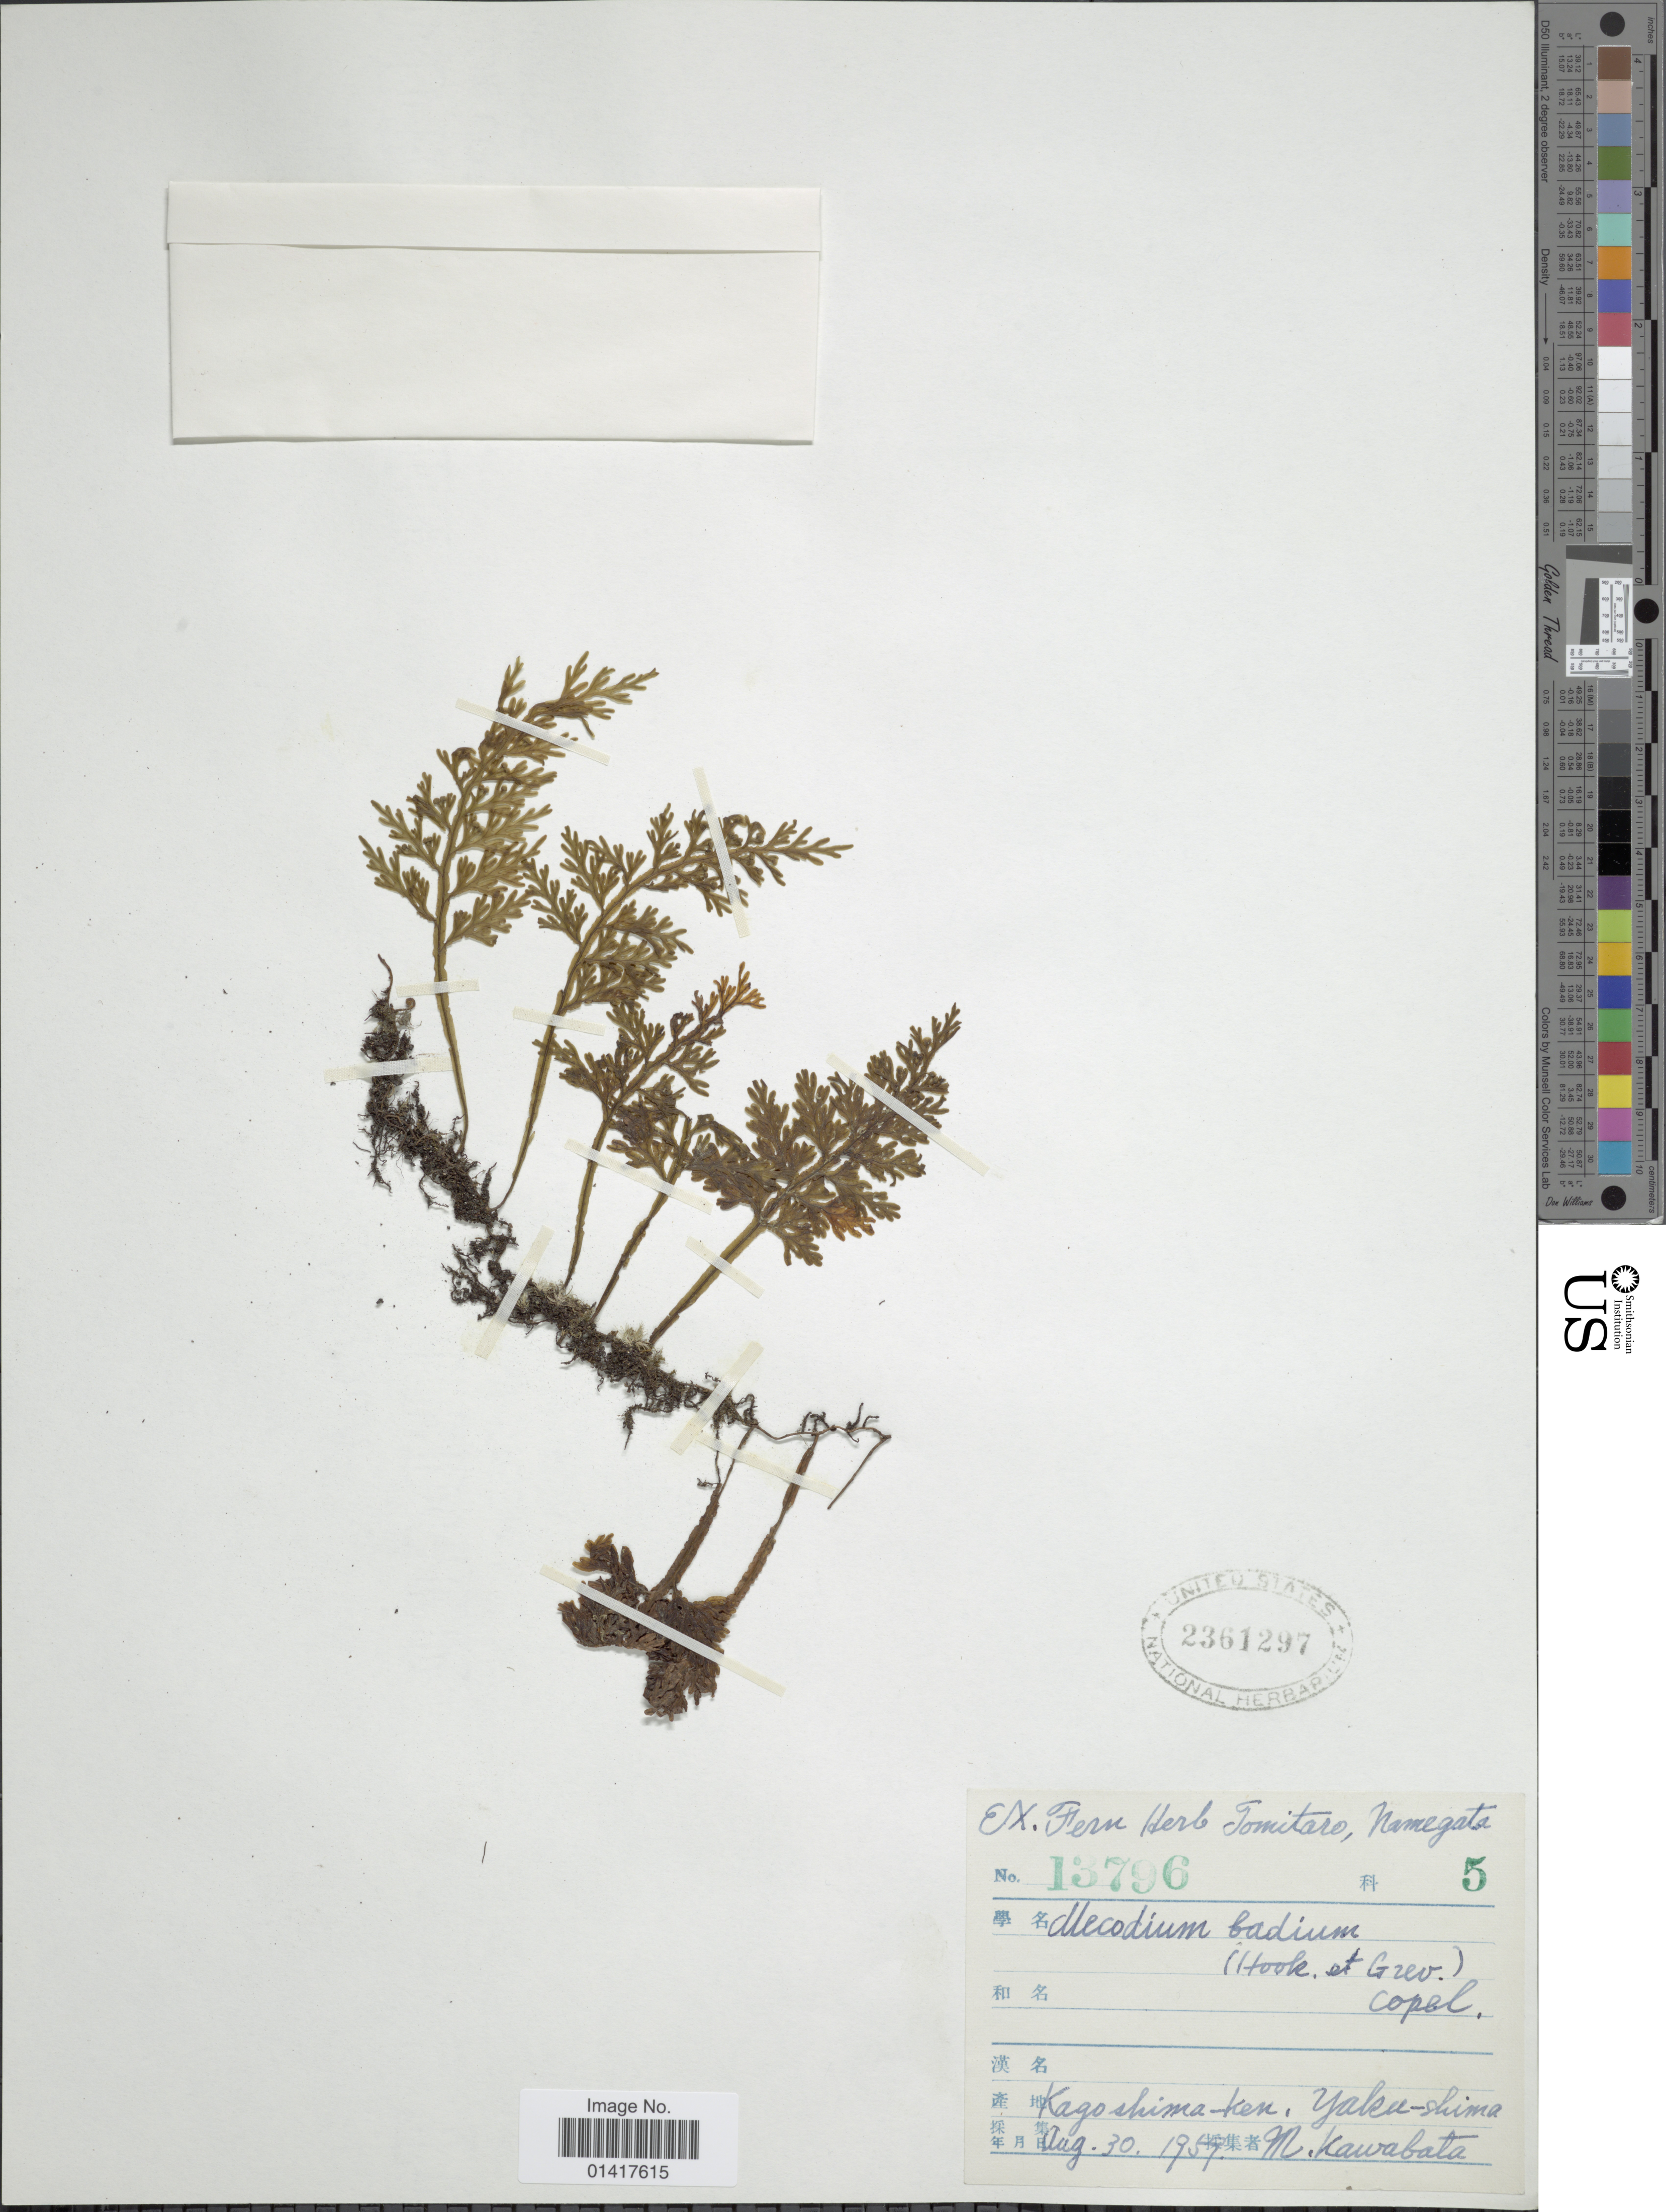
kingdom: Plantae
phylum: Tracheophyta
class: Polypodiopsida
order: Hymenophyllales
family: Hymenophyllaceae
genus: Hymenophyllum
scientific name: Hymenophyllum badium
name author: Hook. & Grev.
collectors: M. Kawabata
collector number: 13796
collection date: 1957-08-30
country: Japan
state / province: Kagosima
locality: Kagoshima-ken. Yaku-shima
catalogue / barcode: US 2361297